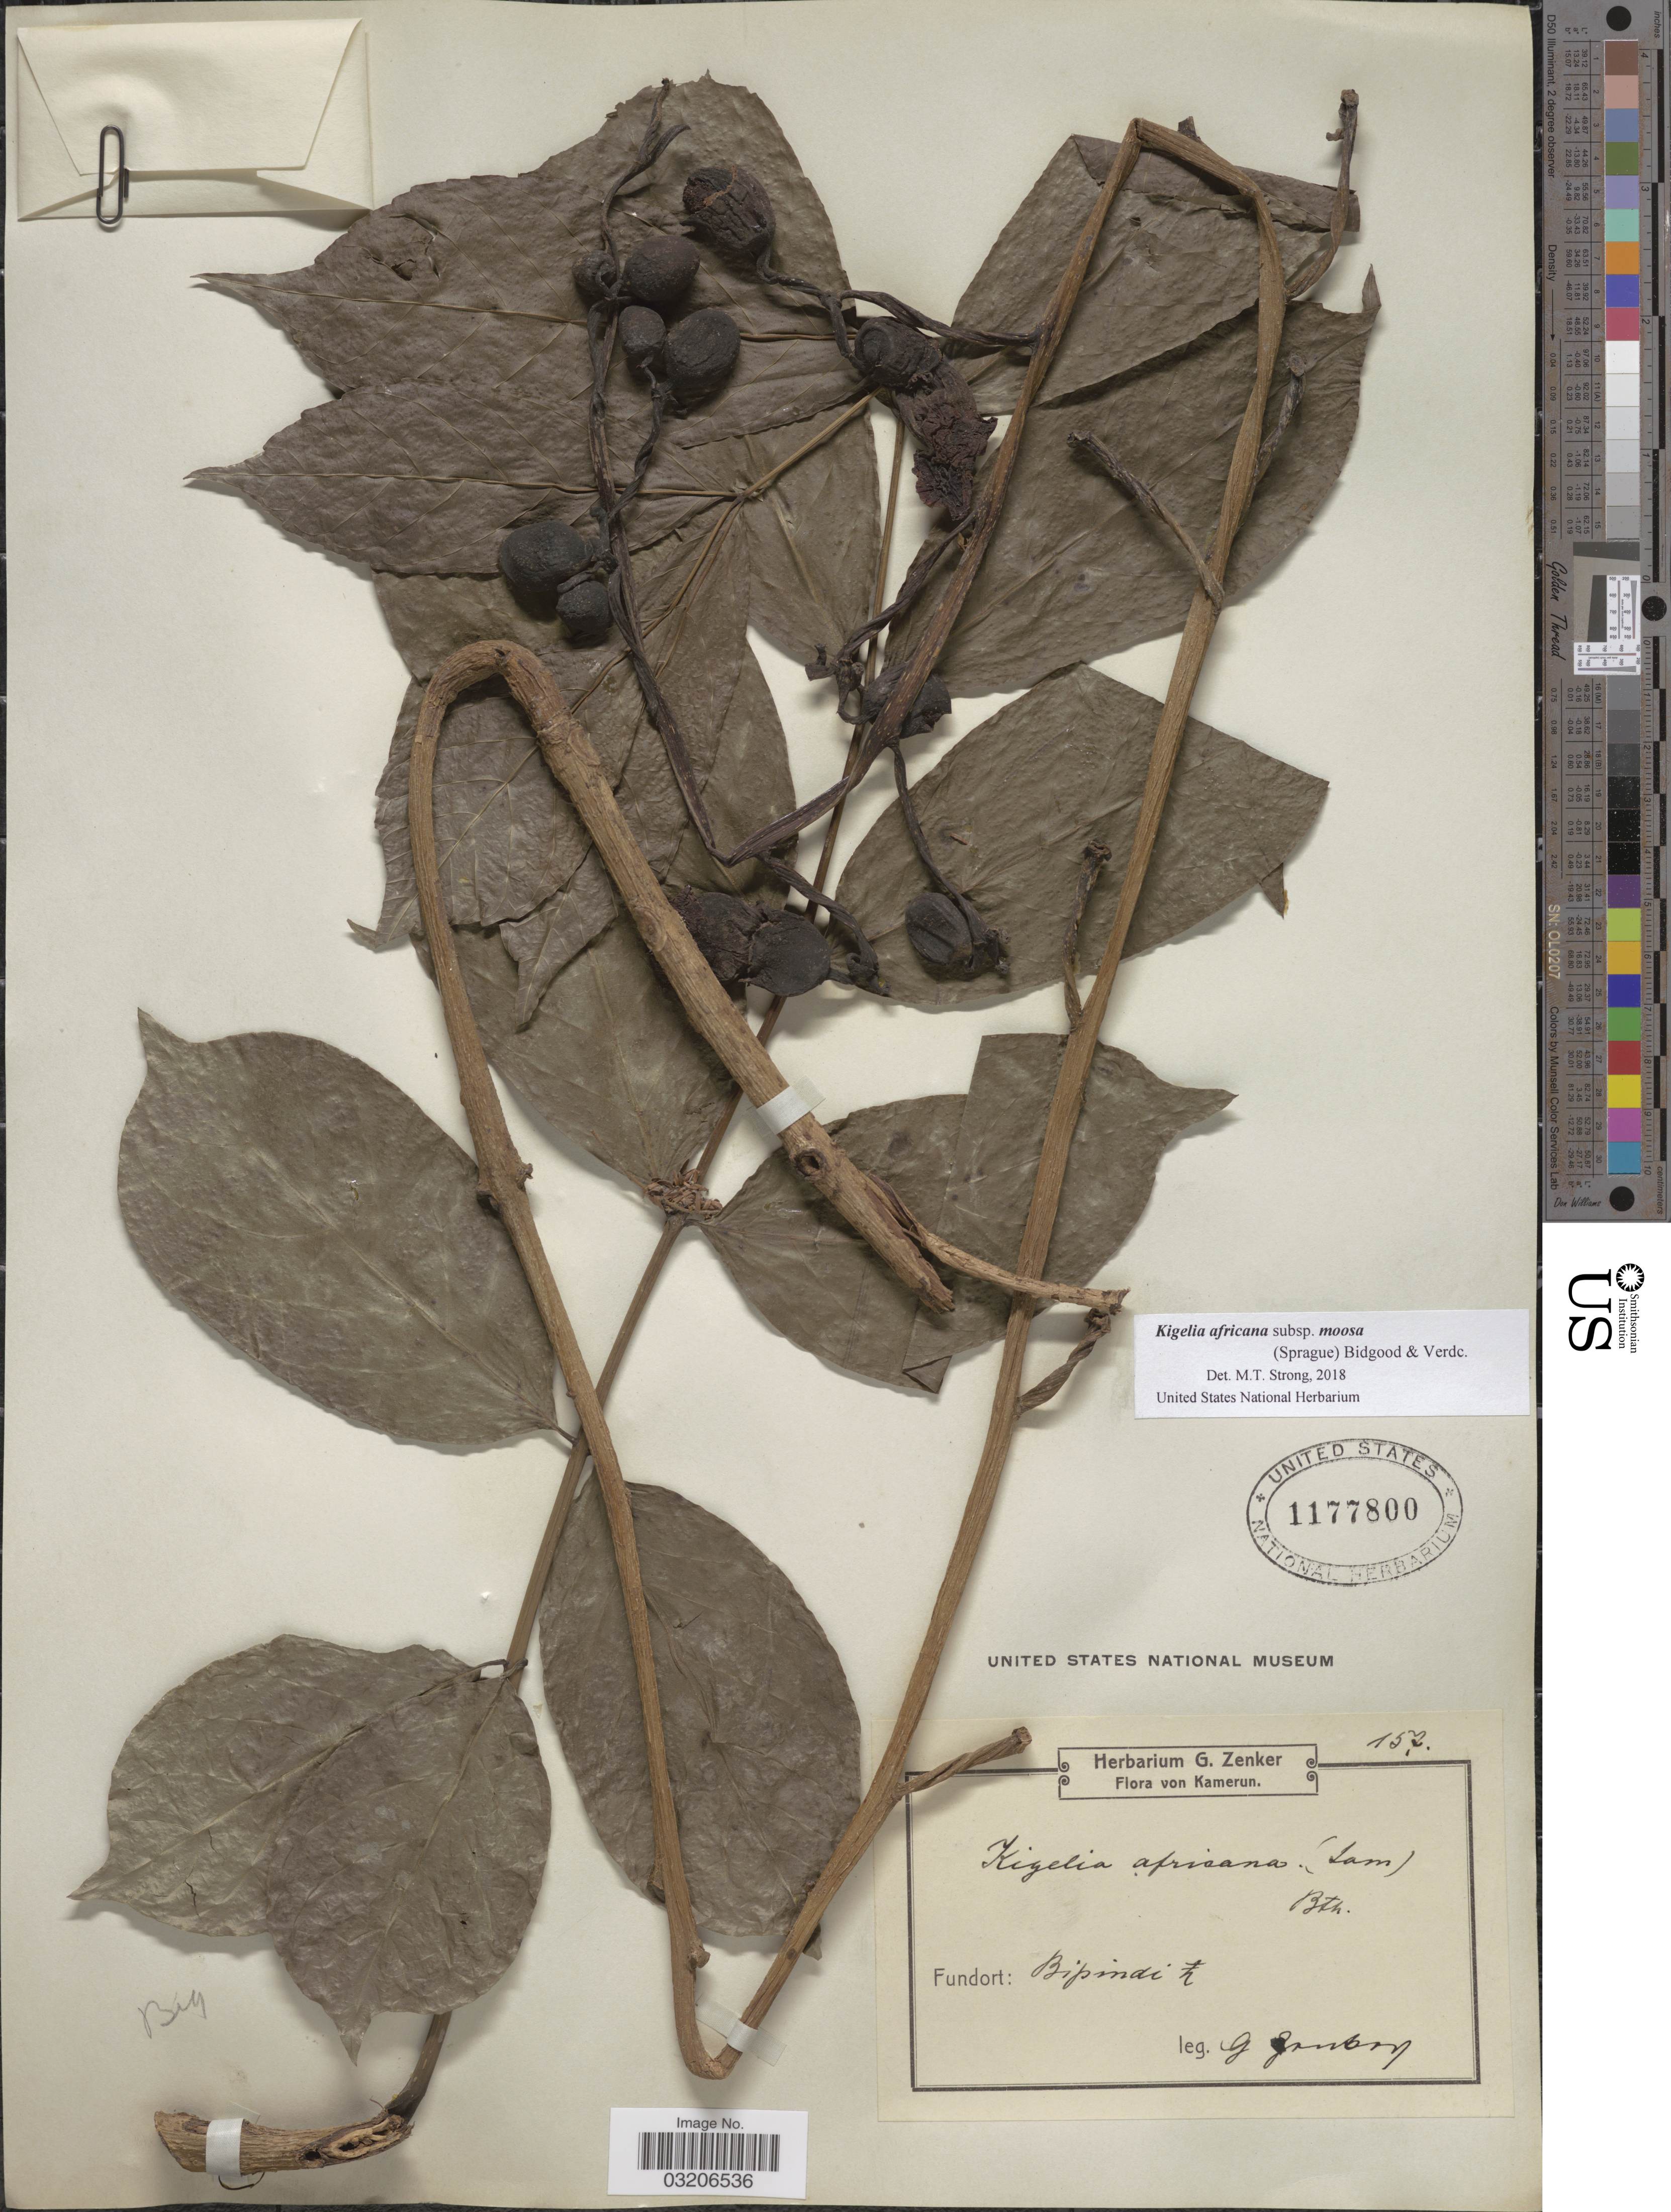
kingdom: Plantae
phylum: Tracheophyta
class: Magnoliopsida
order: Lamiales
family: Bignoniaceae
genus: Kigelia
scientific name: Kigelia africana subsp. moosa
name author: (Sprague) Bidgood & Verdc.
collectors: G. A. Zenker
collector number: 157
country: Cameroon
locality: Kamerun. Bipindi [illegible text].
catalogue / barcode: US 1177800